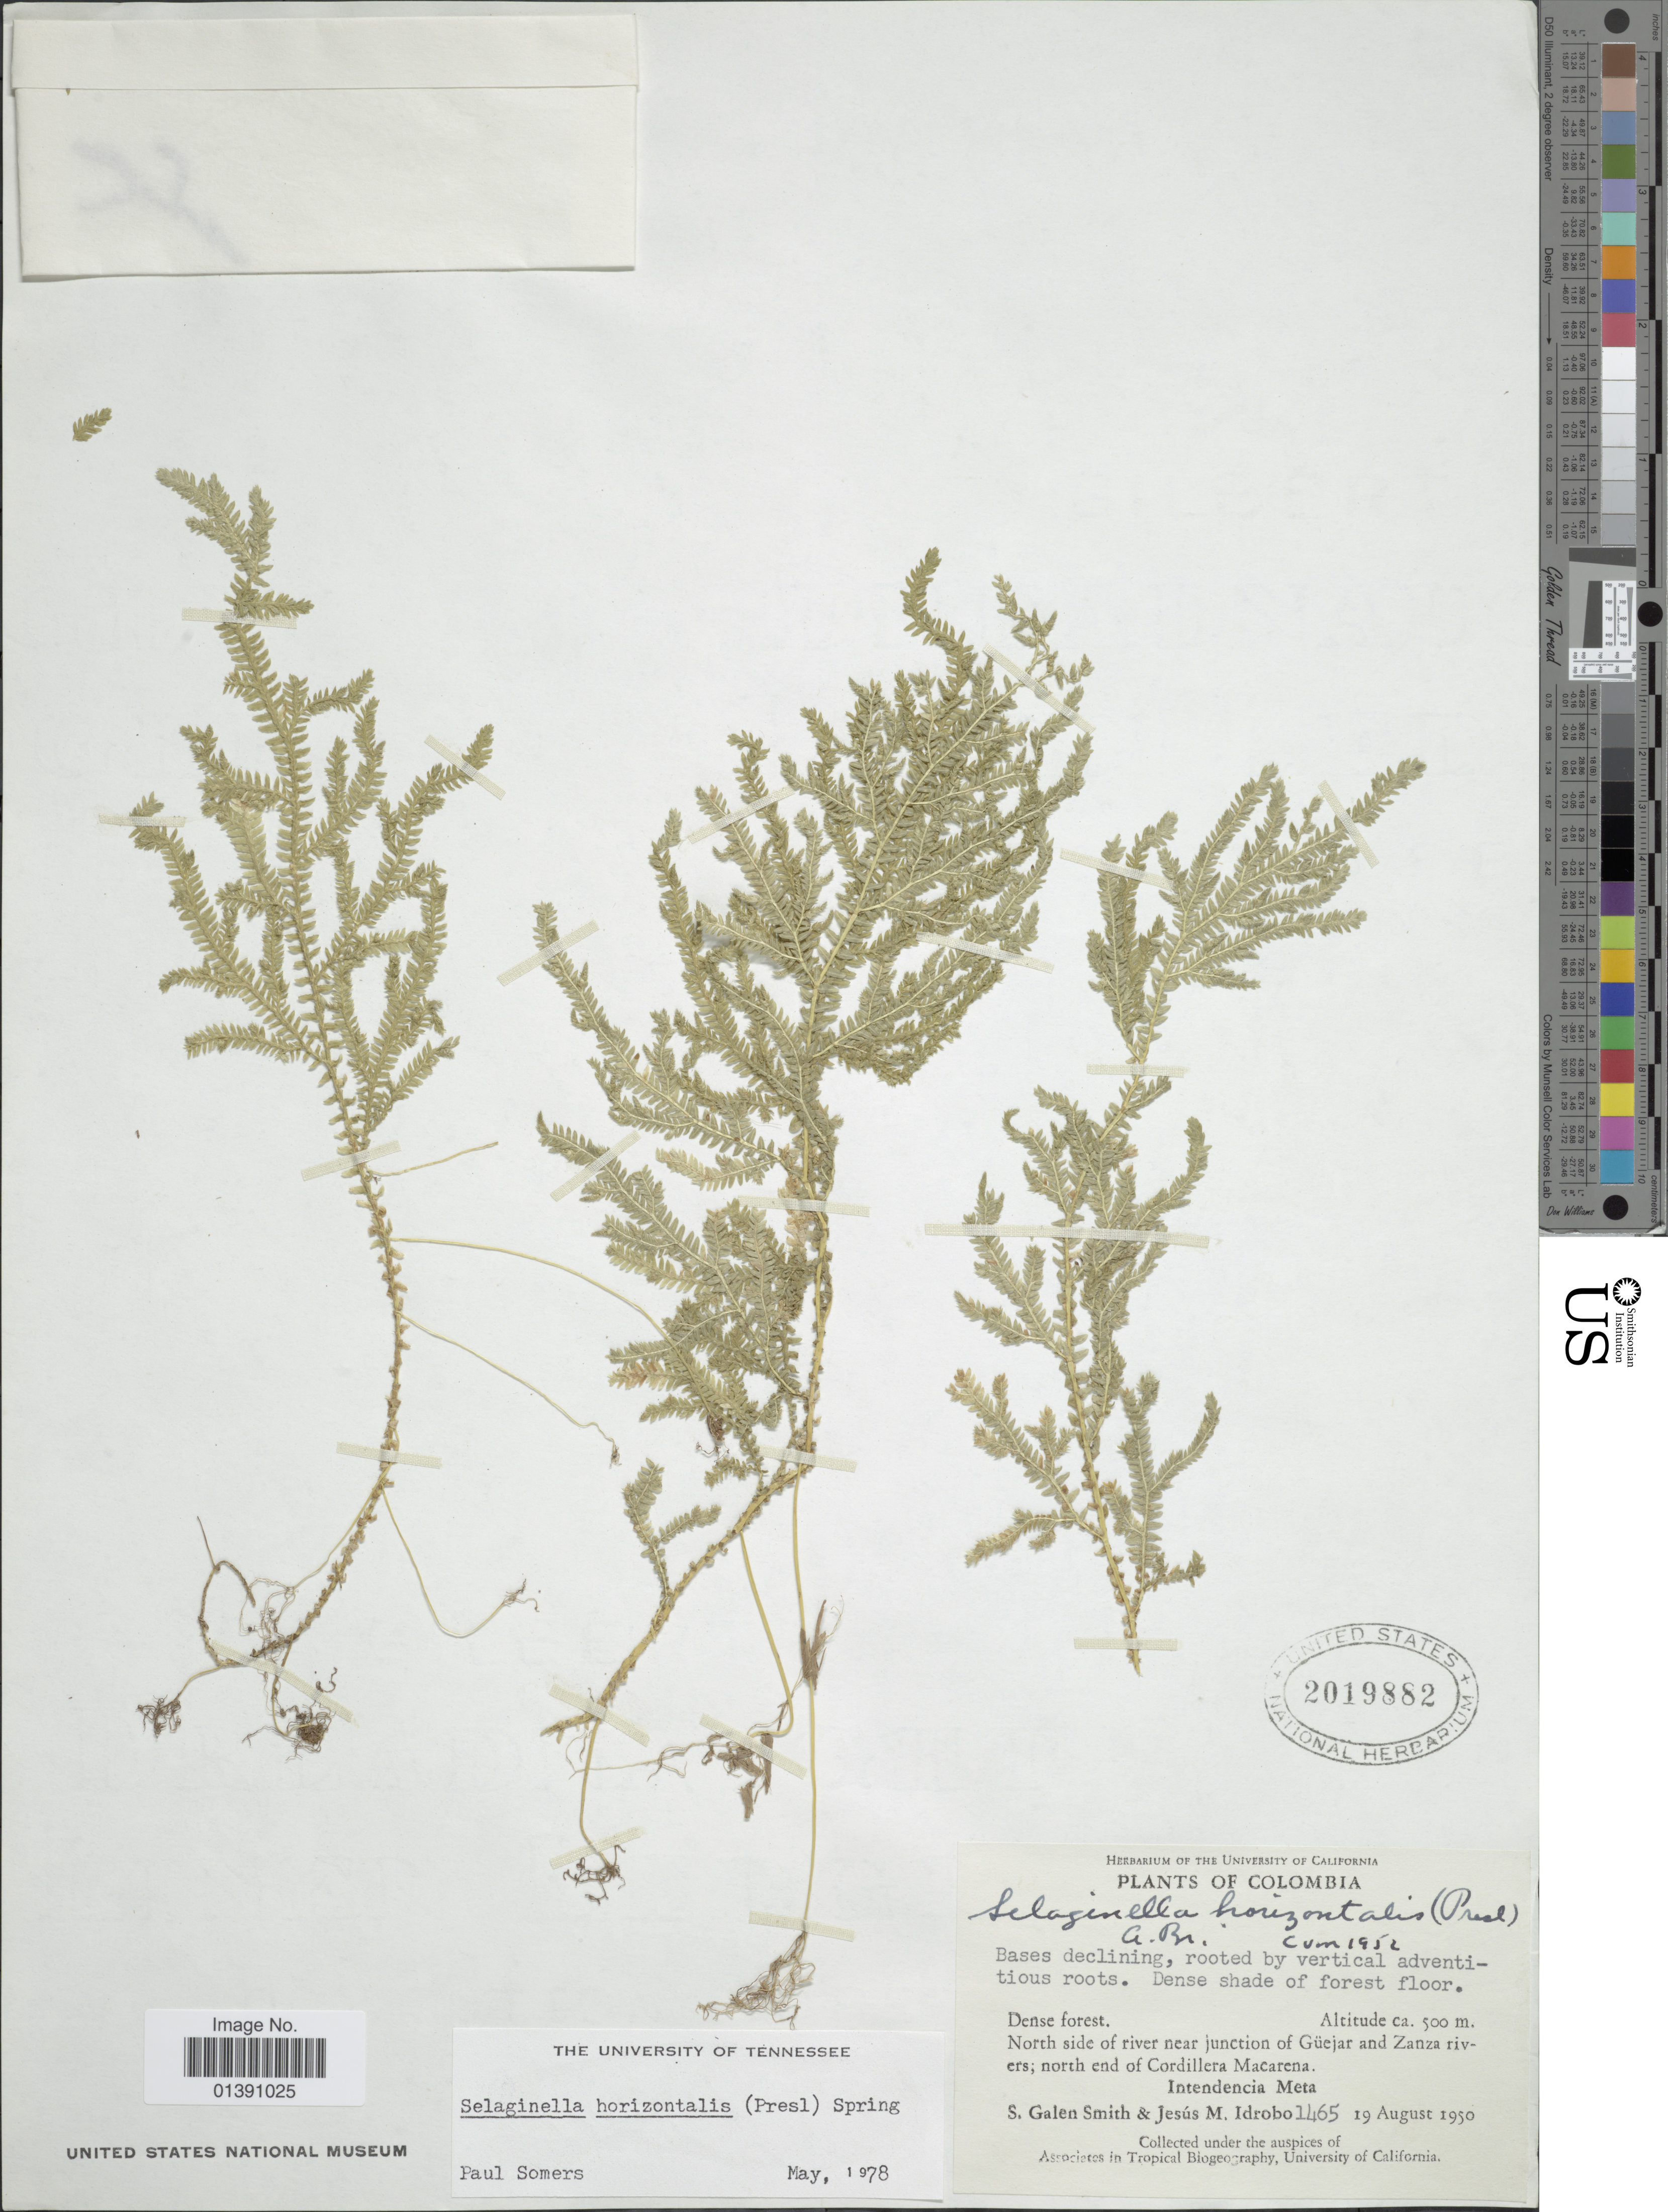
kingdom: Plantae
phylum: Tracheophyta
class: Lycopodiopsida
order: Selaginellales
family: Selaginellaceae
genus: Selaginella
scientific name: Selaginella horizontalis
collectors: S. G. Smith & J. M. Idrobo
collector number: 1465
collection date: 1950-08-19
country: Colombia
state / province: Meta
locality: North side of river near junction of Güejar and Zanza rivers; north end of Cordillera Macarena, Intendencia Meta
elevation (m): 500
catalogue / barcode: US 2019882